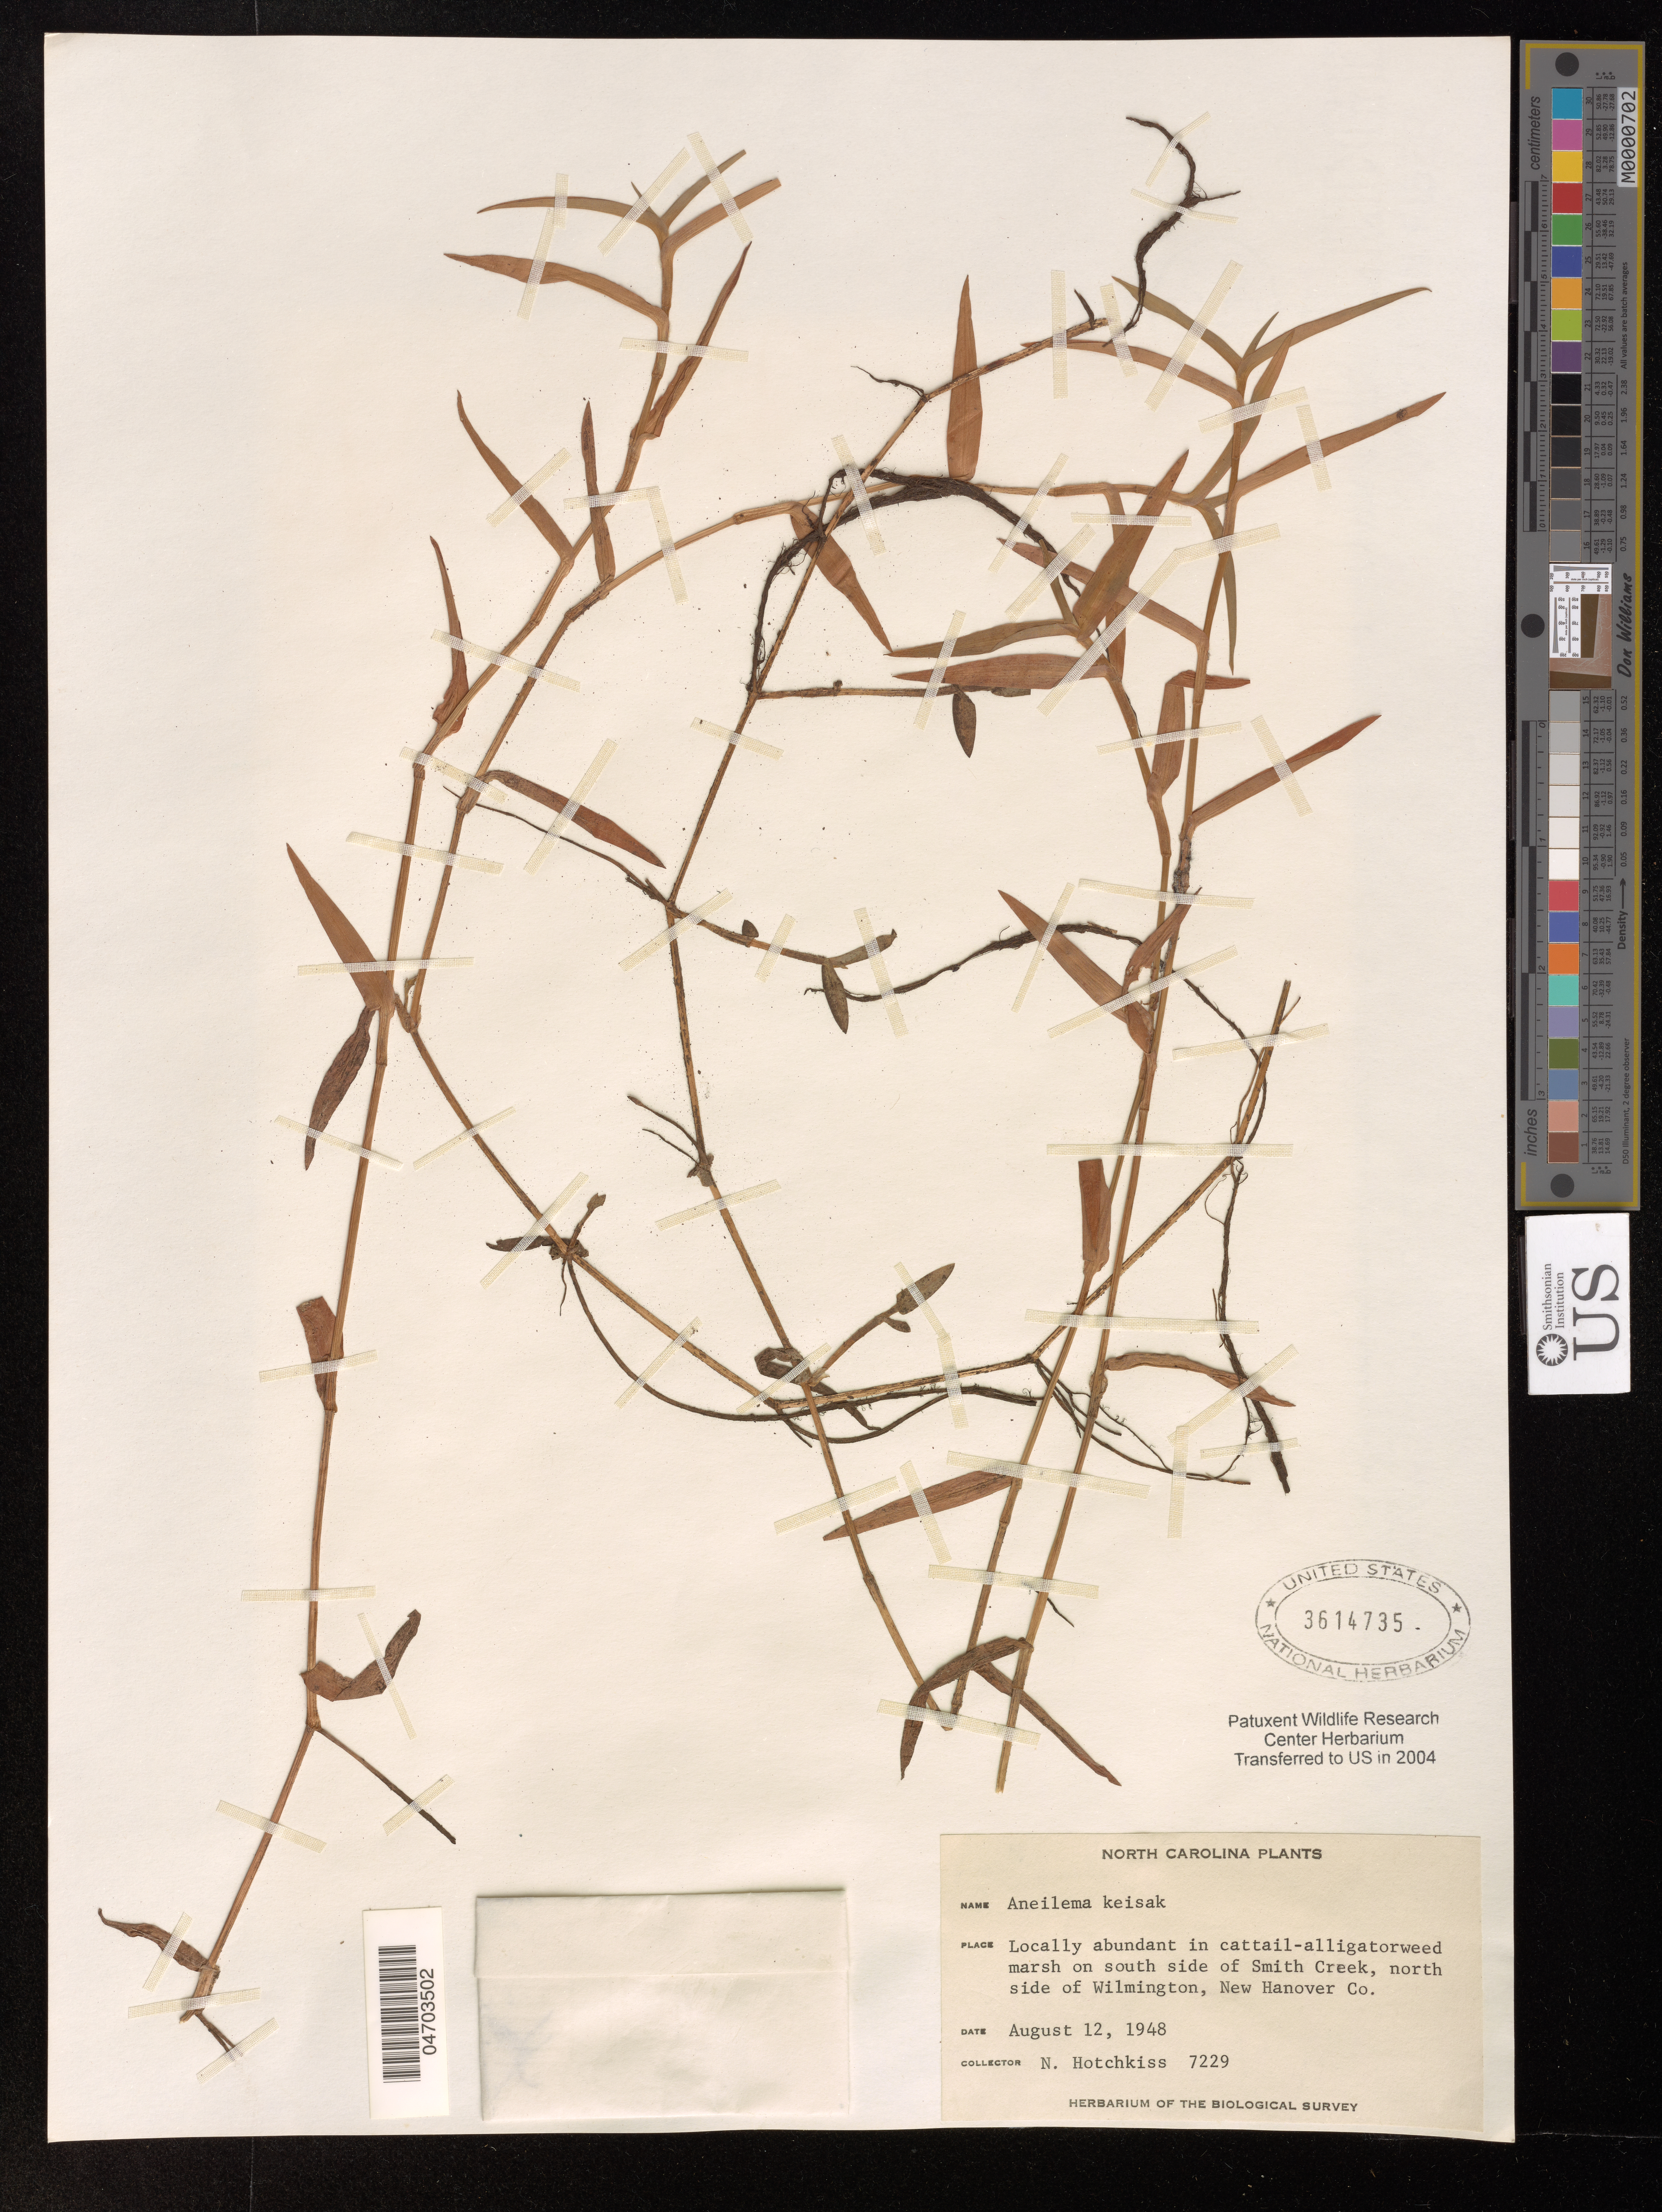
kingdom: Plantae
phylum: Tracheophyta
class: Liliopsida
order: Commelinales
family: Commelinaceae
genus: Aneilema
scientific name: Aneilema keisak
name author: (Hassk.) Hand.-Mazz.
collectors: N. Hotchkiss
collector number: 7229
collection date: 1948-08-12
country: United States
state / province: North Carolina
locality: South side of Smith Creek, north side of Wilmington, New Hanover Co.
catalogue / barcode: US 3614735